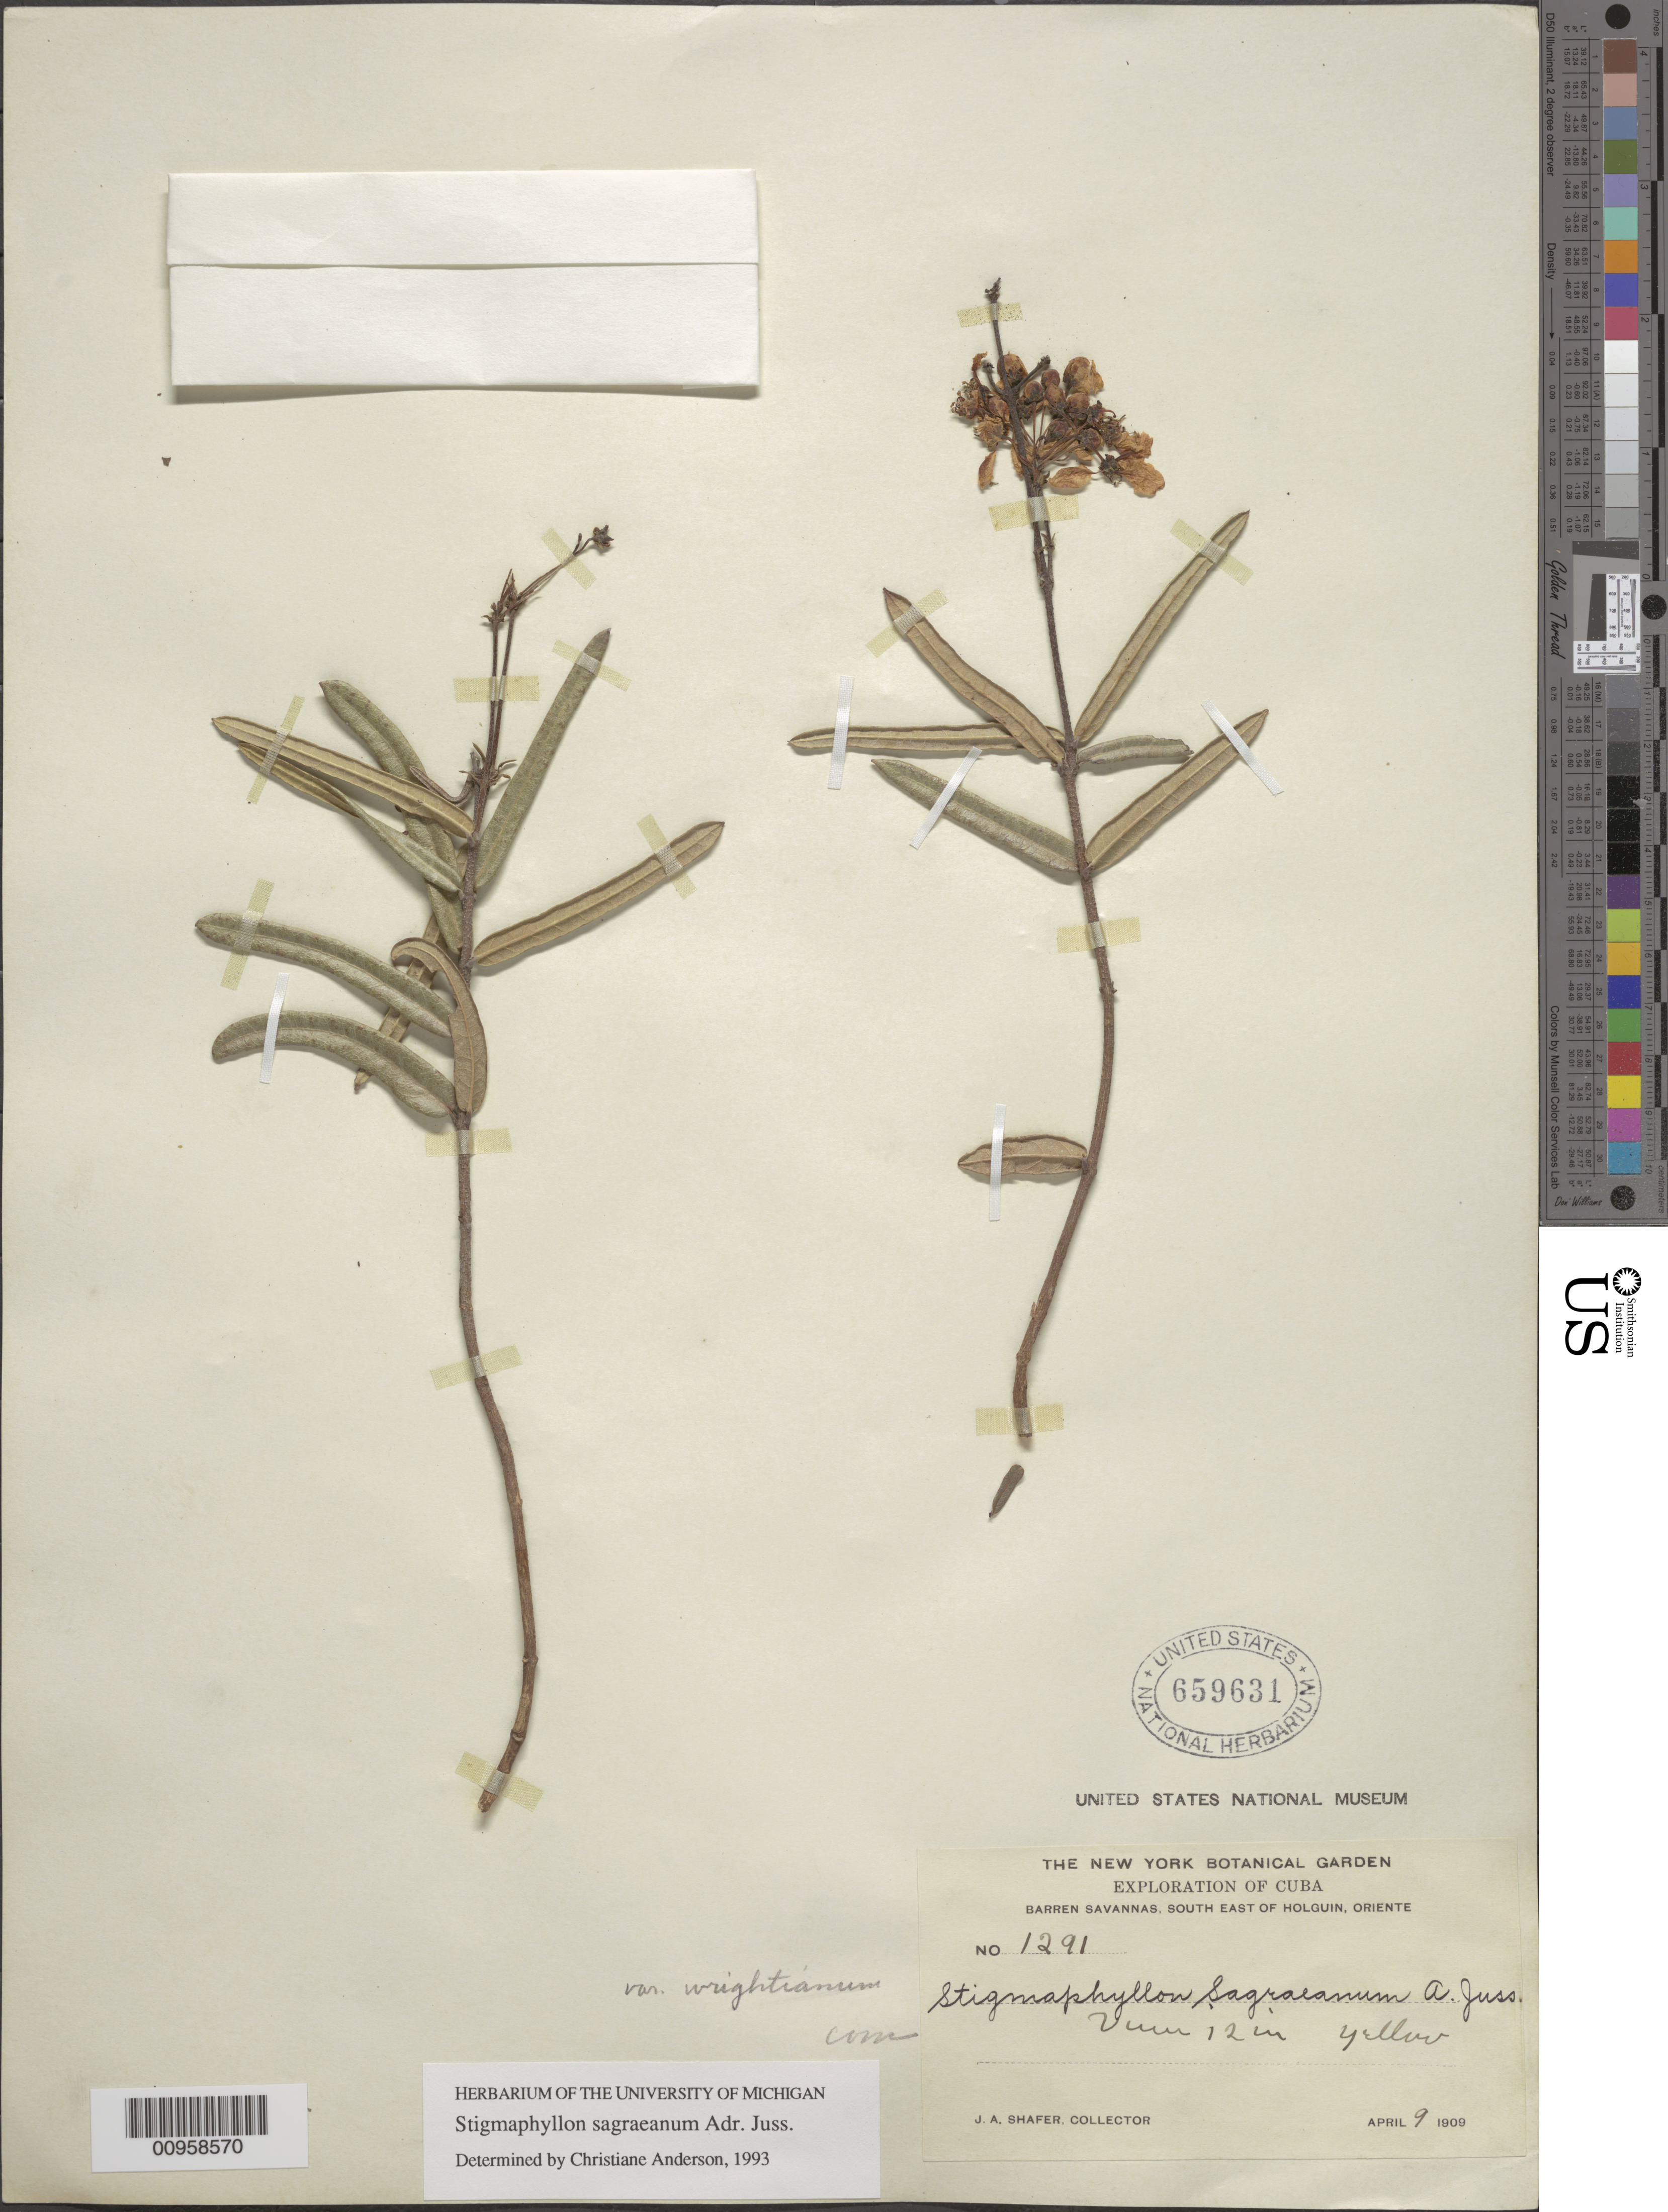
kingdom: Plantae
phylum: Tracheophyta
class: Magnoliopsida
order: Malpighiales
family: Malpighiaceae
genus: Stigmaphyllon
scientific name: Stigmaphyllon sagraeanum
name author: Juss.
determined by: Anderson, C.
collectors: J. A. Shafer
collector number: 1291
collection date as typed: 09 Apr 1909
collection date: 1909-04-09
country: Cuba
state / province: Holguín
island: Cuba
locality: South east of Holguin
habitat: Barren savannas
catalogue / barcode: US 659631